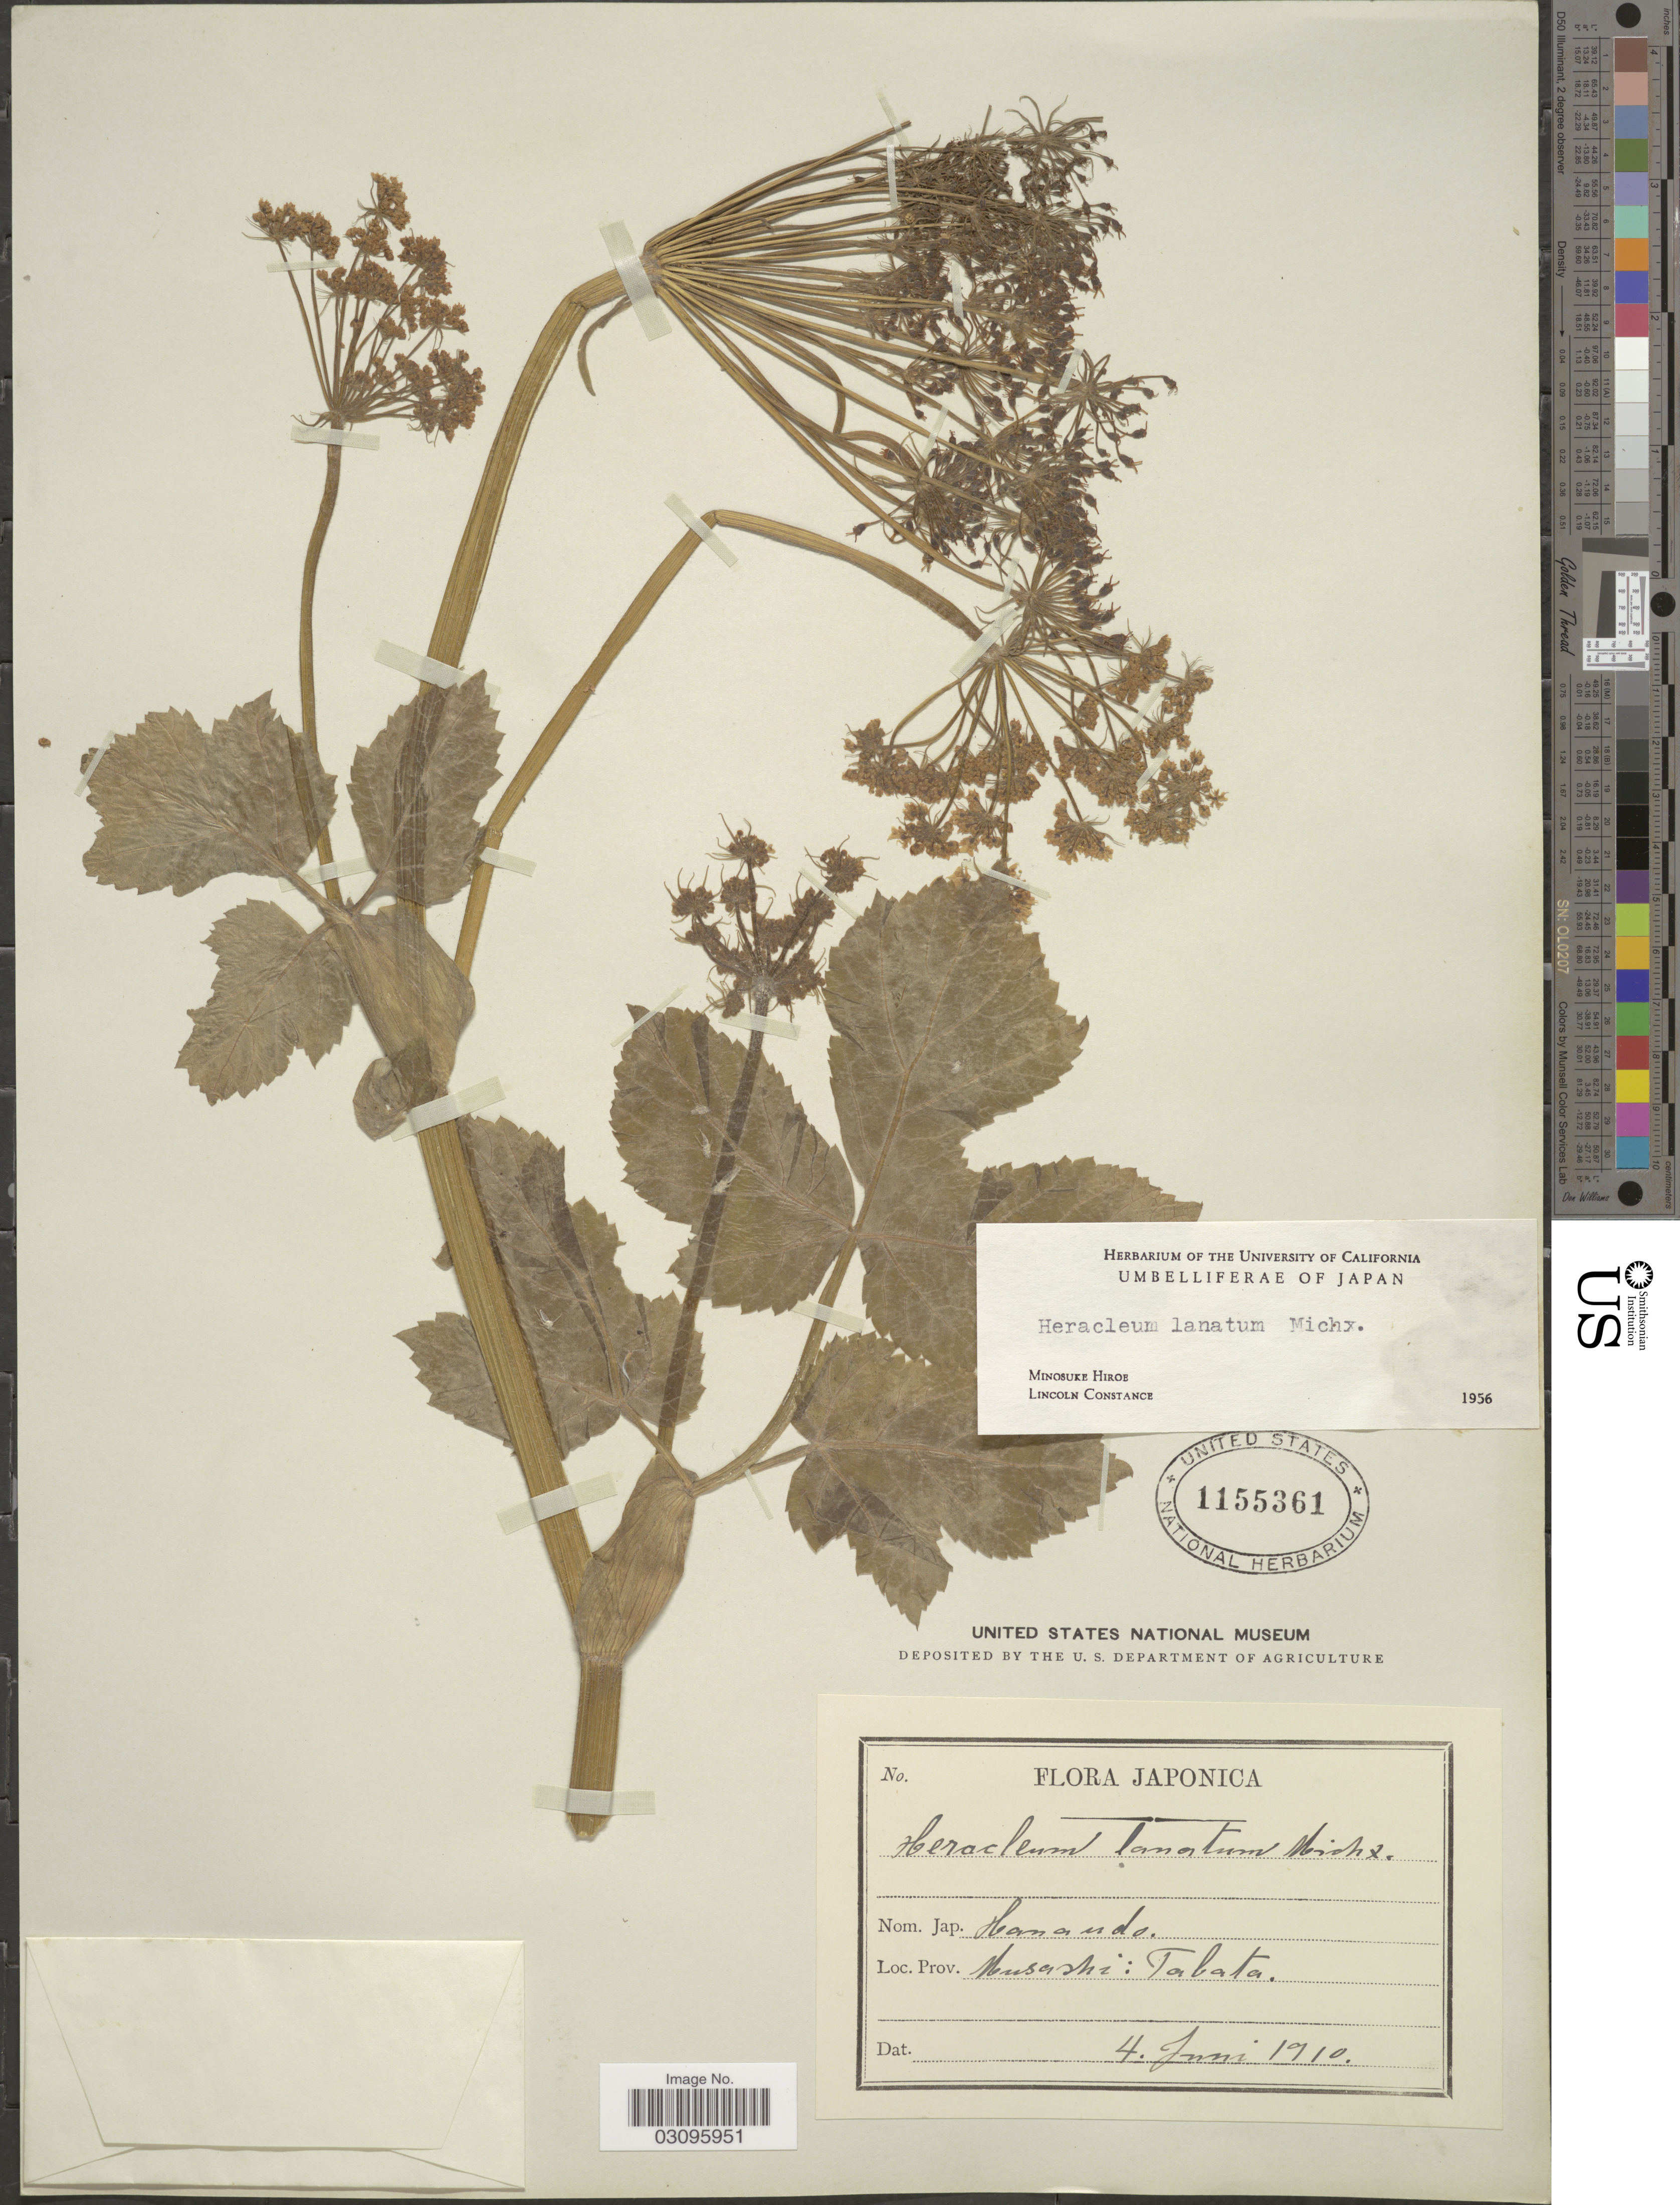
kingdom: Plantae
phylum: Tracheophyta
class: Magnoliopsida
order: Apiales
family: Apiaceae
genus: Heracleum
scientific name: Heracleum lanatum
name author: Michx.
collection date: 1910-06-04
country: Japan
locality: Musashi: Tabata.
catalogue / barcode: US 1155361